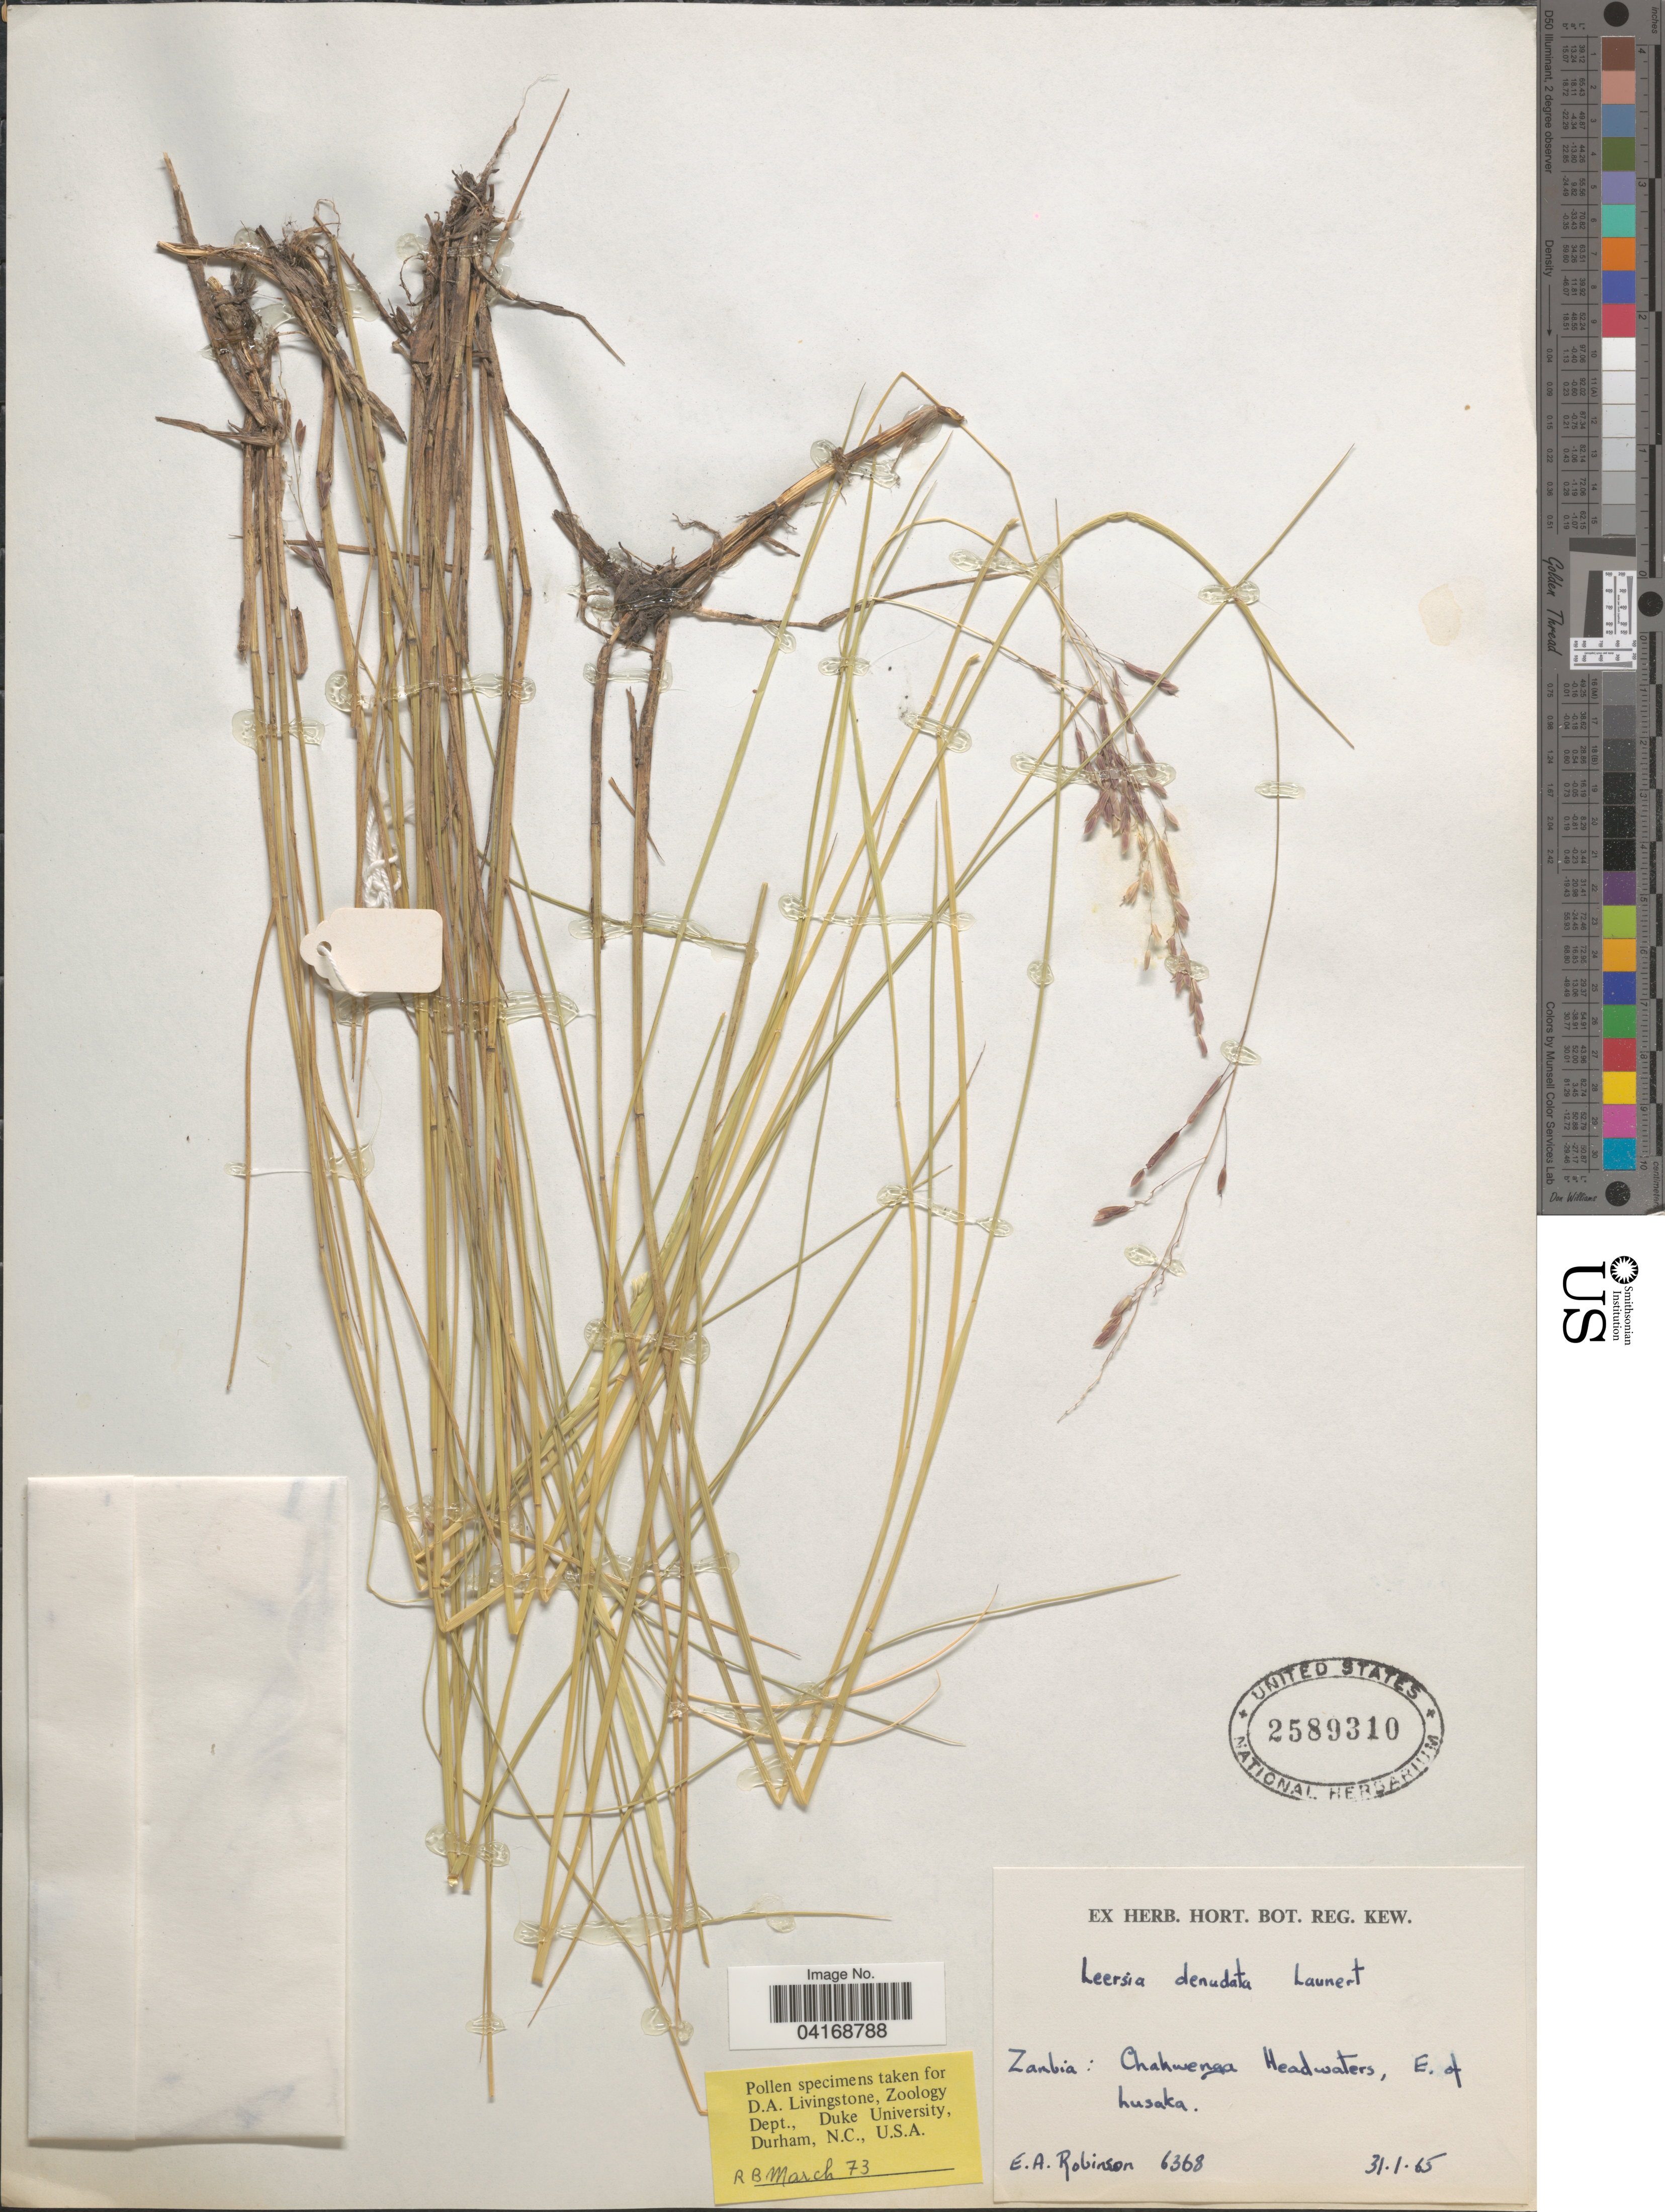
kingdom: Plantae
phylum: Tracheophyta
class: Liliopsida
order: Poales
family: Poaceae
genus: Leersia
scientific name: Leersia denudata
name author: Launert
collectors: E. A. Robinson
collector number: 6368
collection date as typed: Transcribed d/m/y: 31/1/65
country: Zambia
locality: Chakwenga Headwaters, E. of Lusaka.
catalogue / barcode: US 2589310